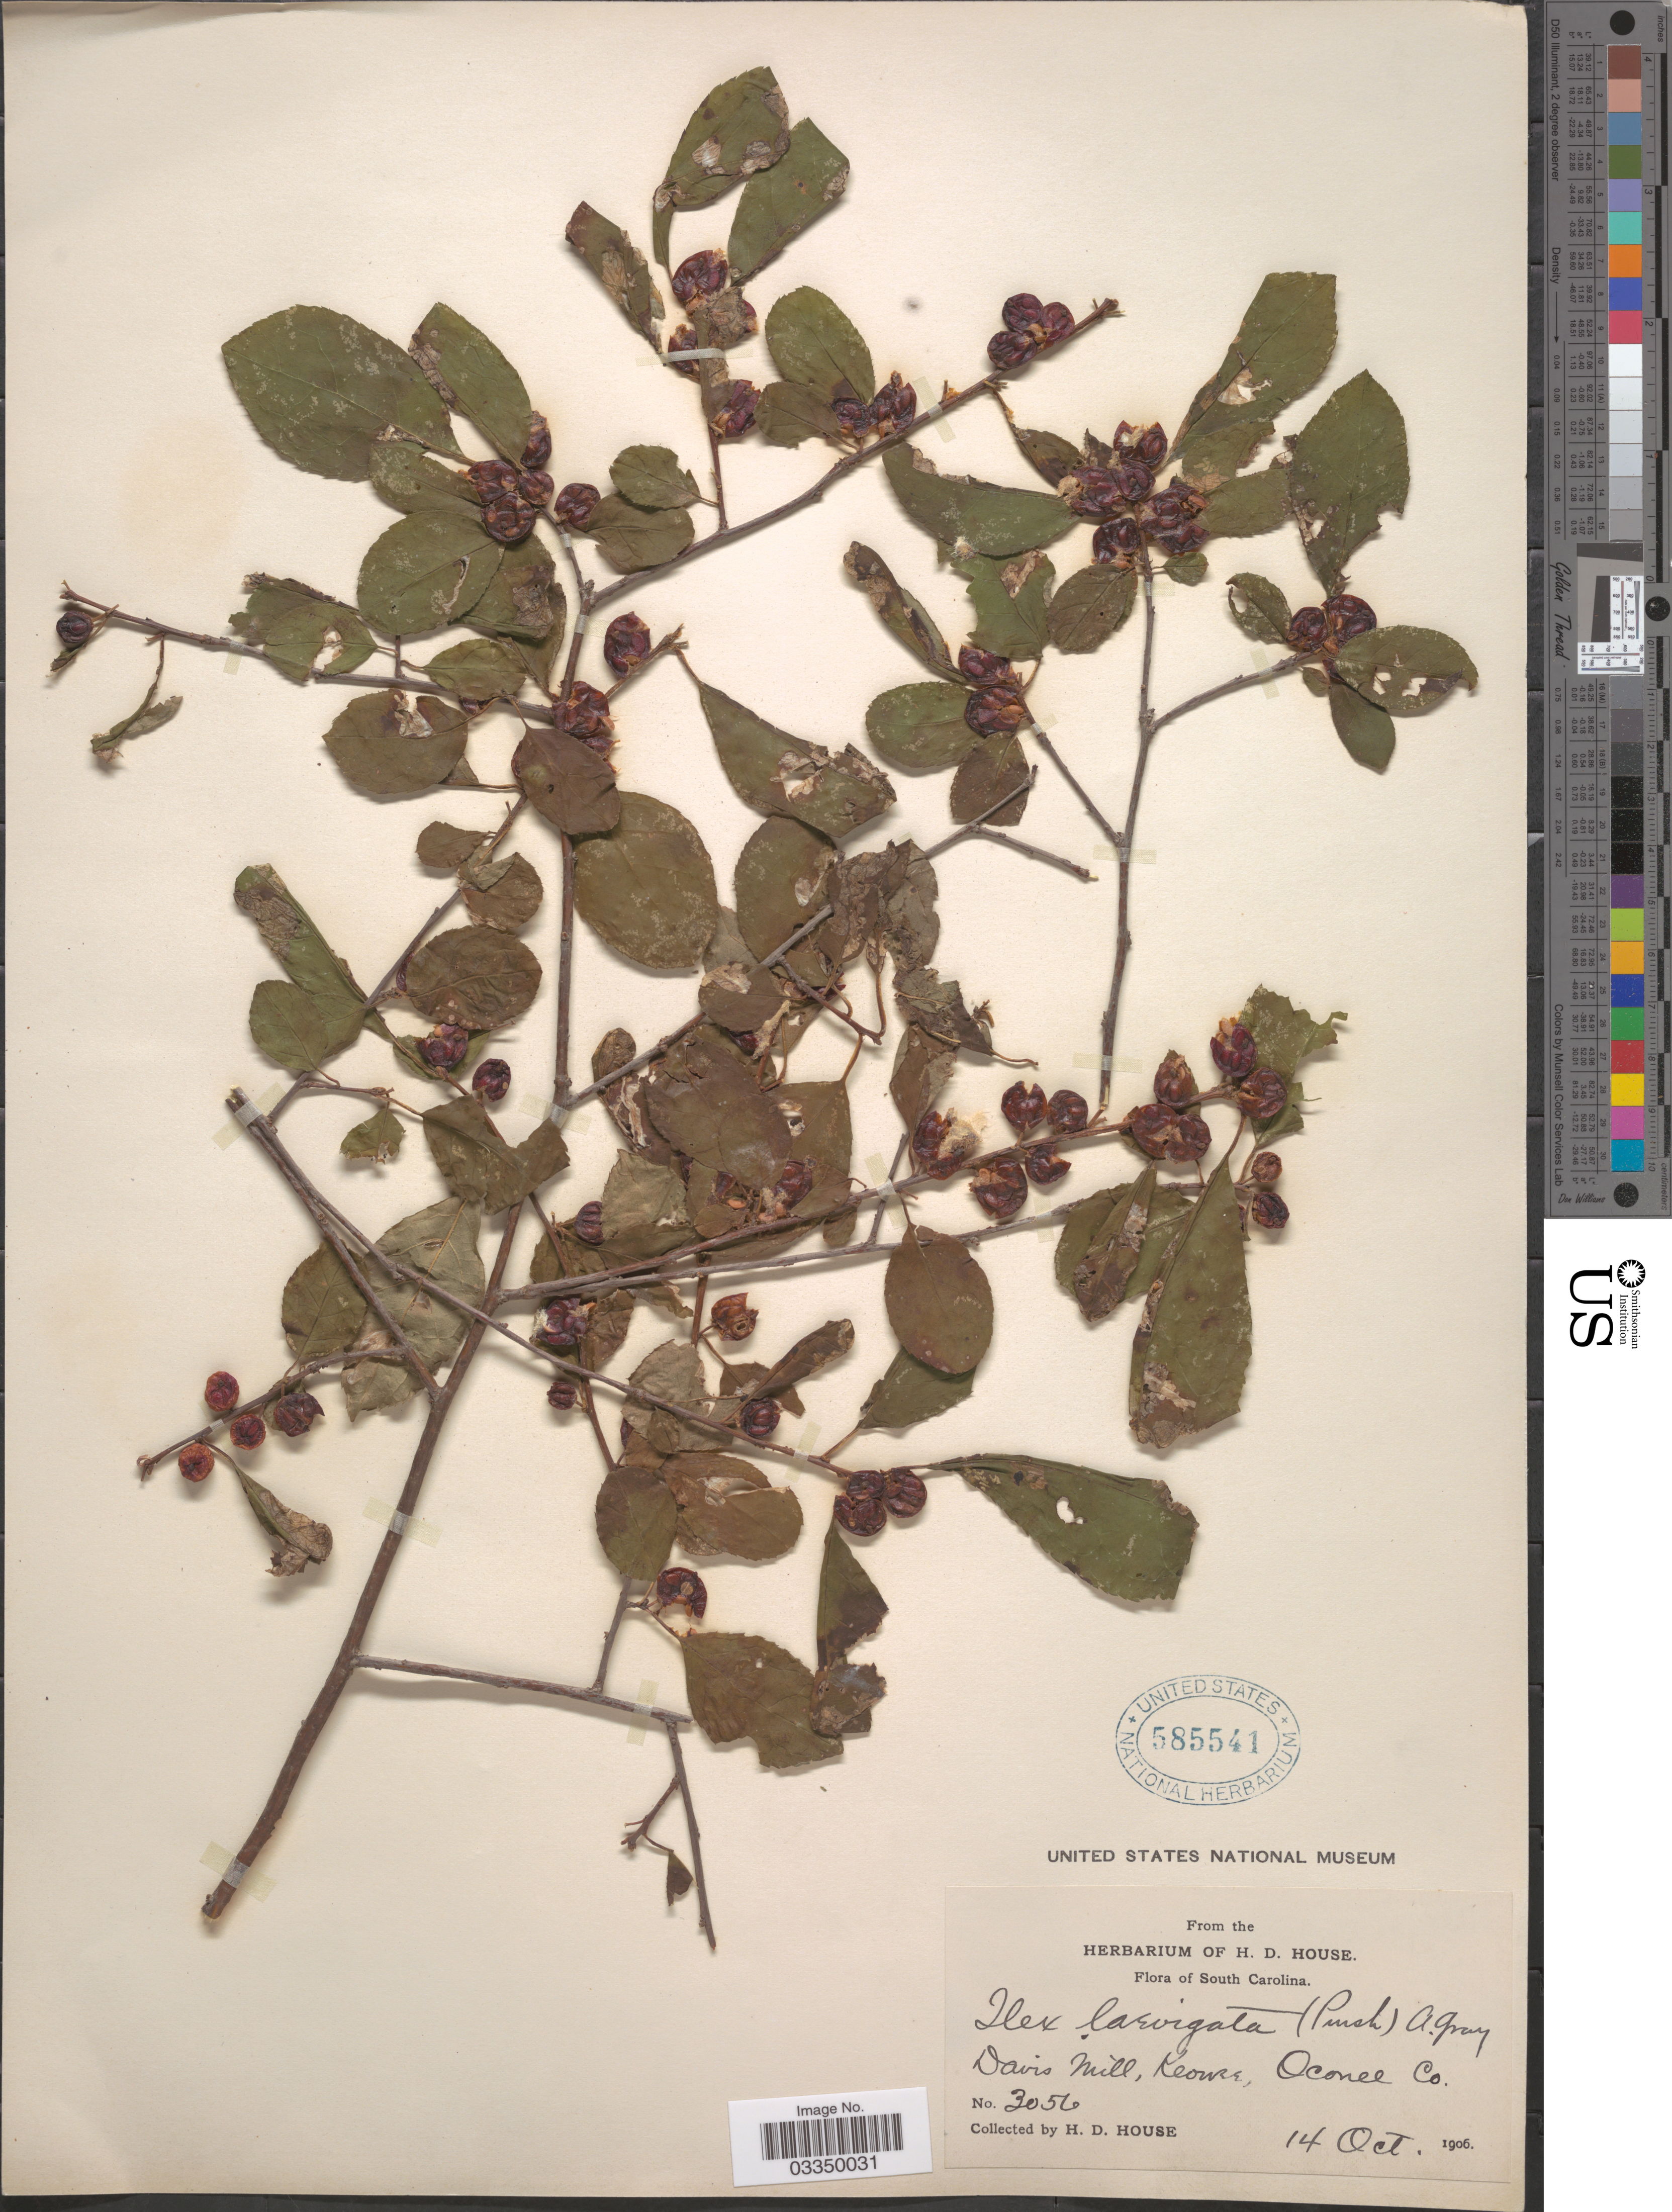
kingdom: Plantae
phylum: Tracheophyta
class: Magnoliopsida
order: Aquifoliales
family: Aquifoliaceae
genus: Ilex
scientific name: Ilex laevigata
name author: (Pursh) A. Gray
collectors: H. D. House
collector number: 3056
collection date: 1906-10-14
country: United States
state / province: South Carolina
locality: Davis Mill, Keowee, Oconee Co.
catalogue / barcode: US 585541